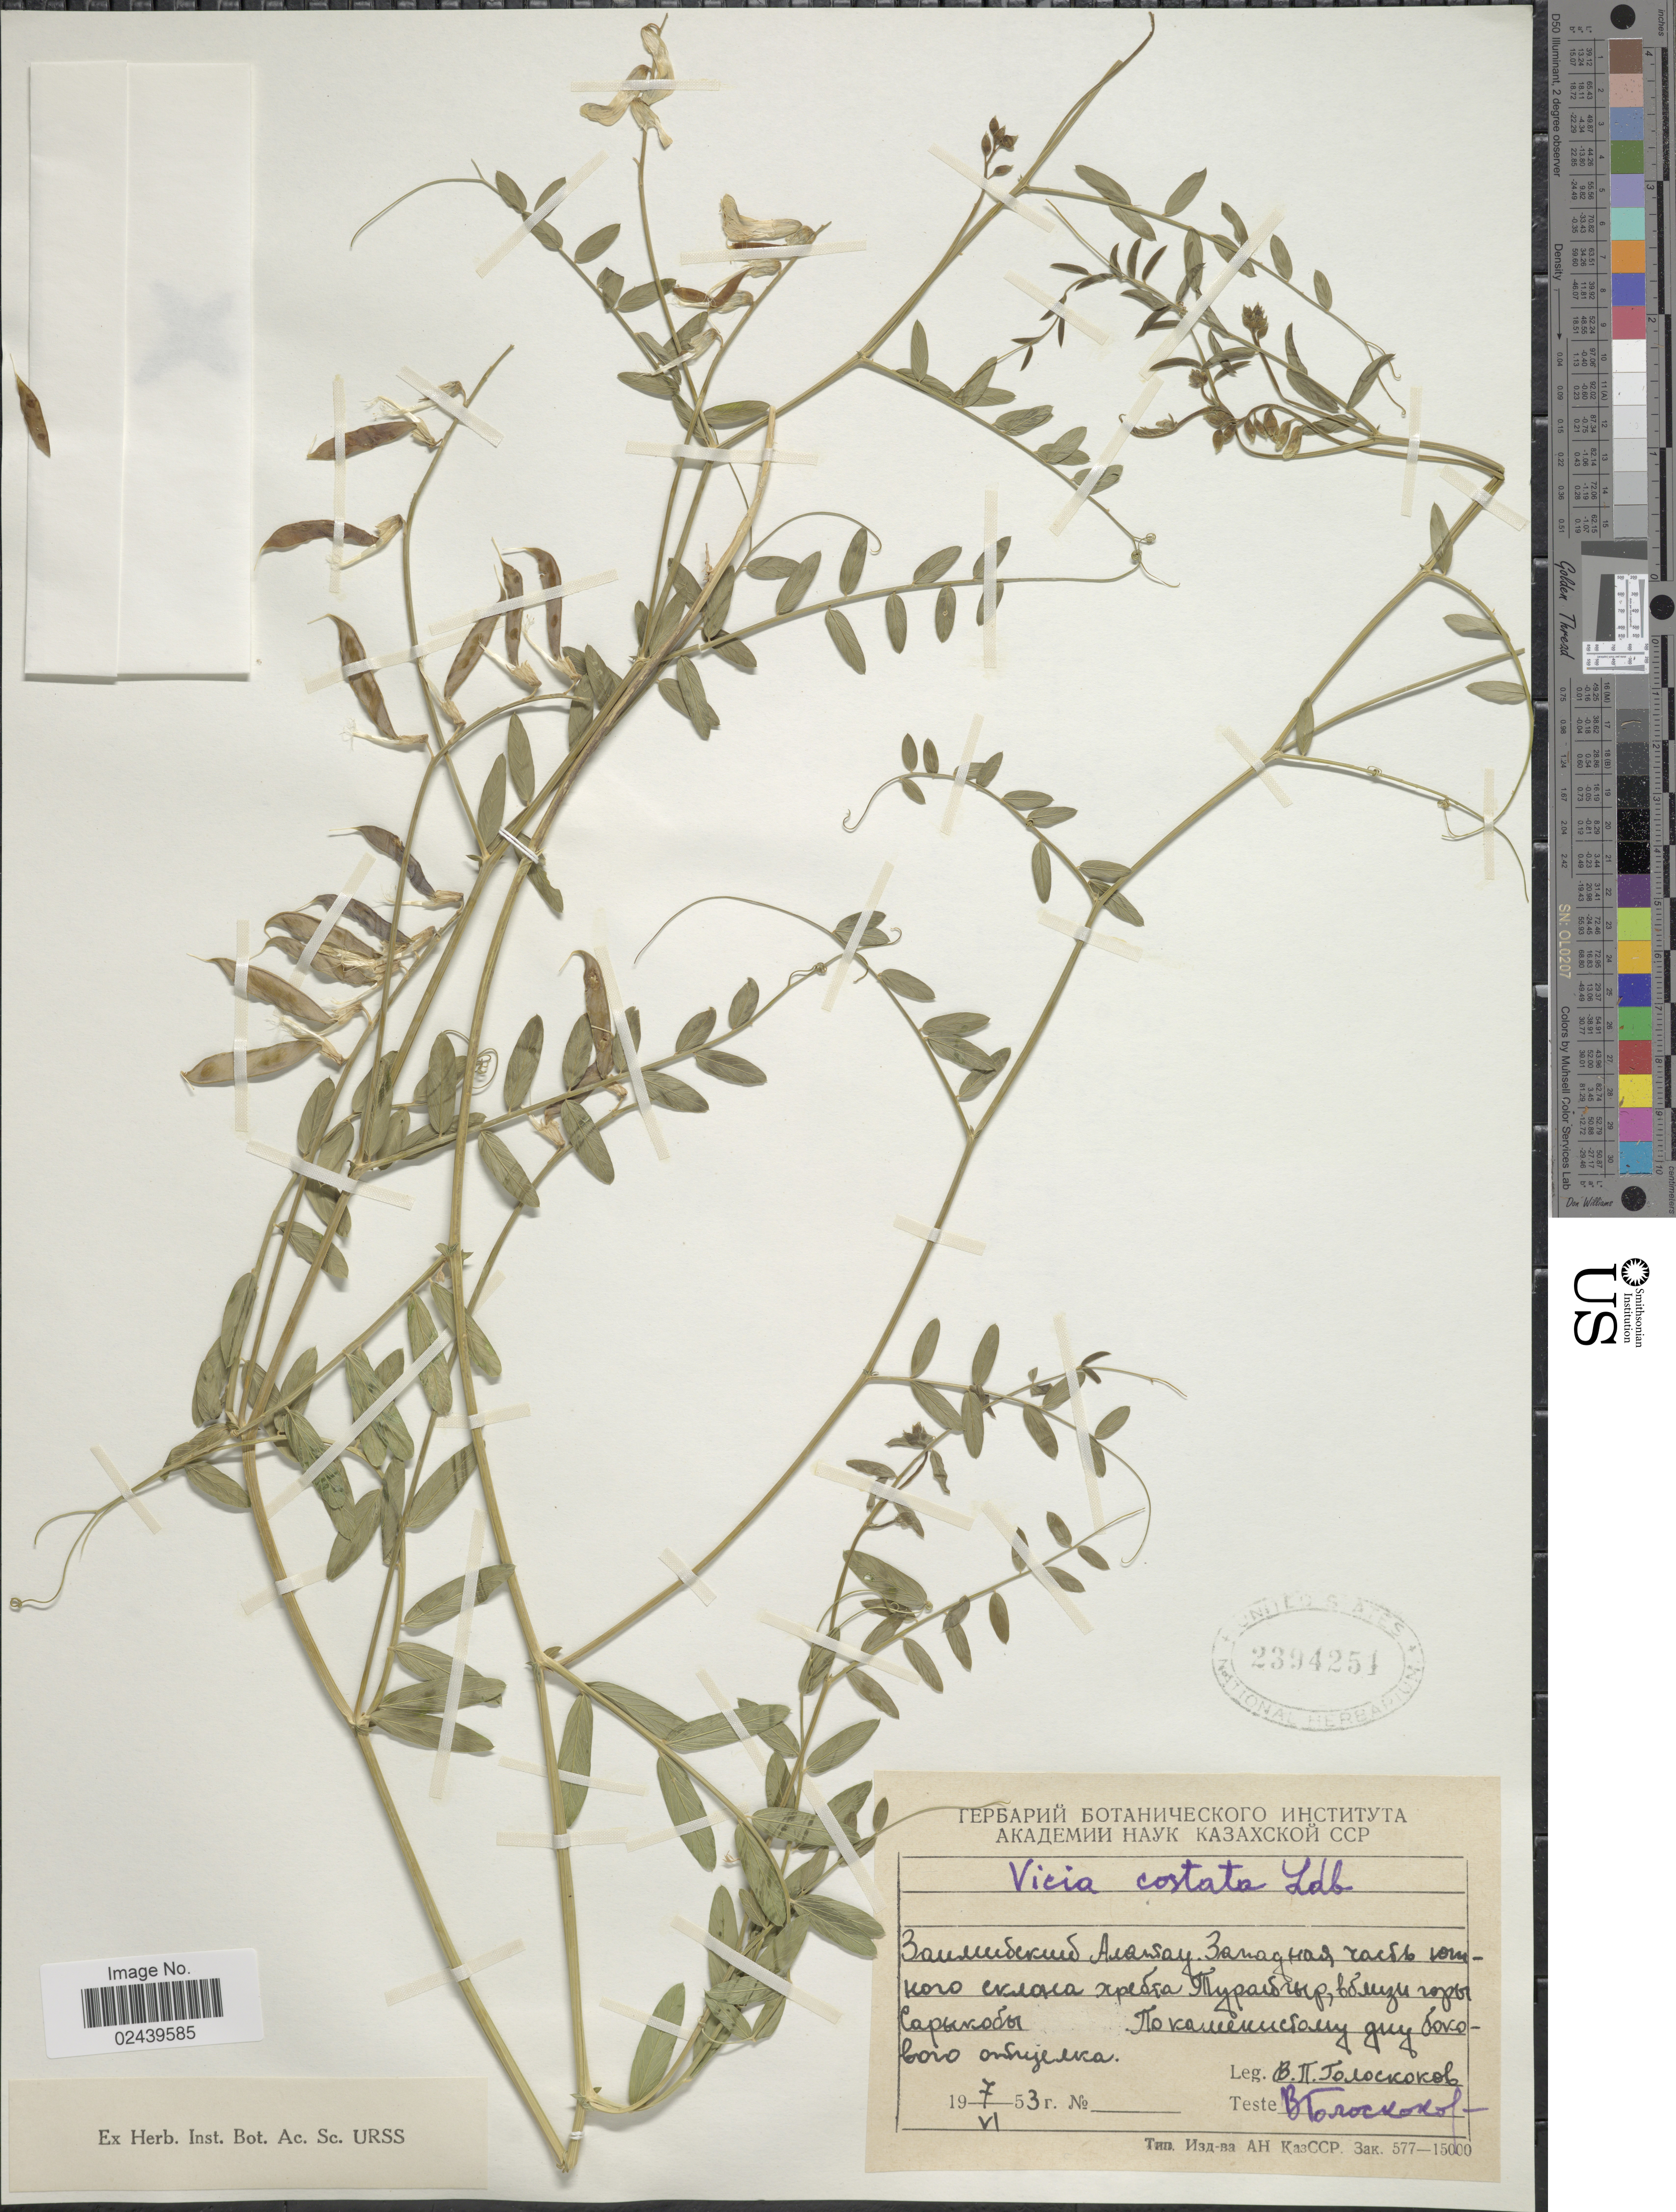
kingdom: Plantae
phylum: Tracheophyta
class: Magnoliopsida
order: Fabales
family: Fabaceae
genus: Vicia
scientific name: Vicia costata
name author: Ledeb.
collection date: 1953-06-07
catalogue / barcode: US 2394251